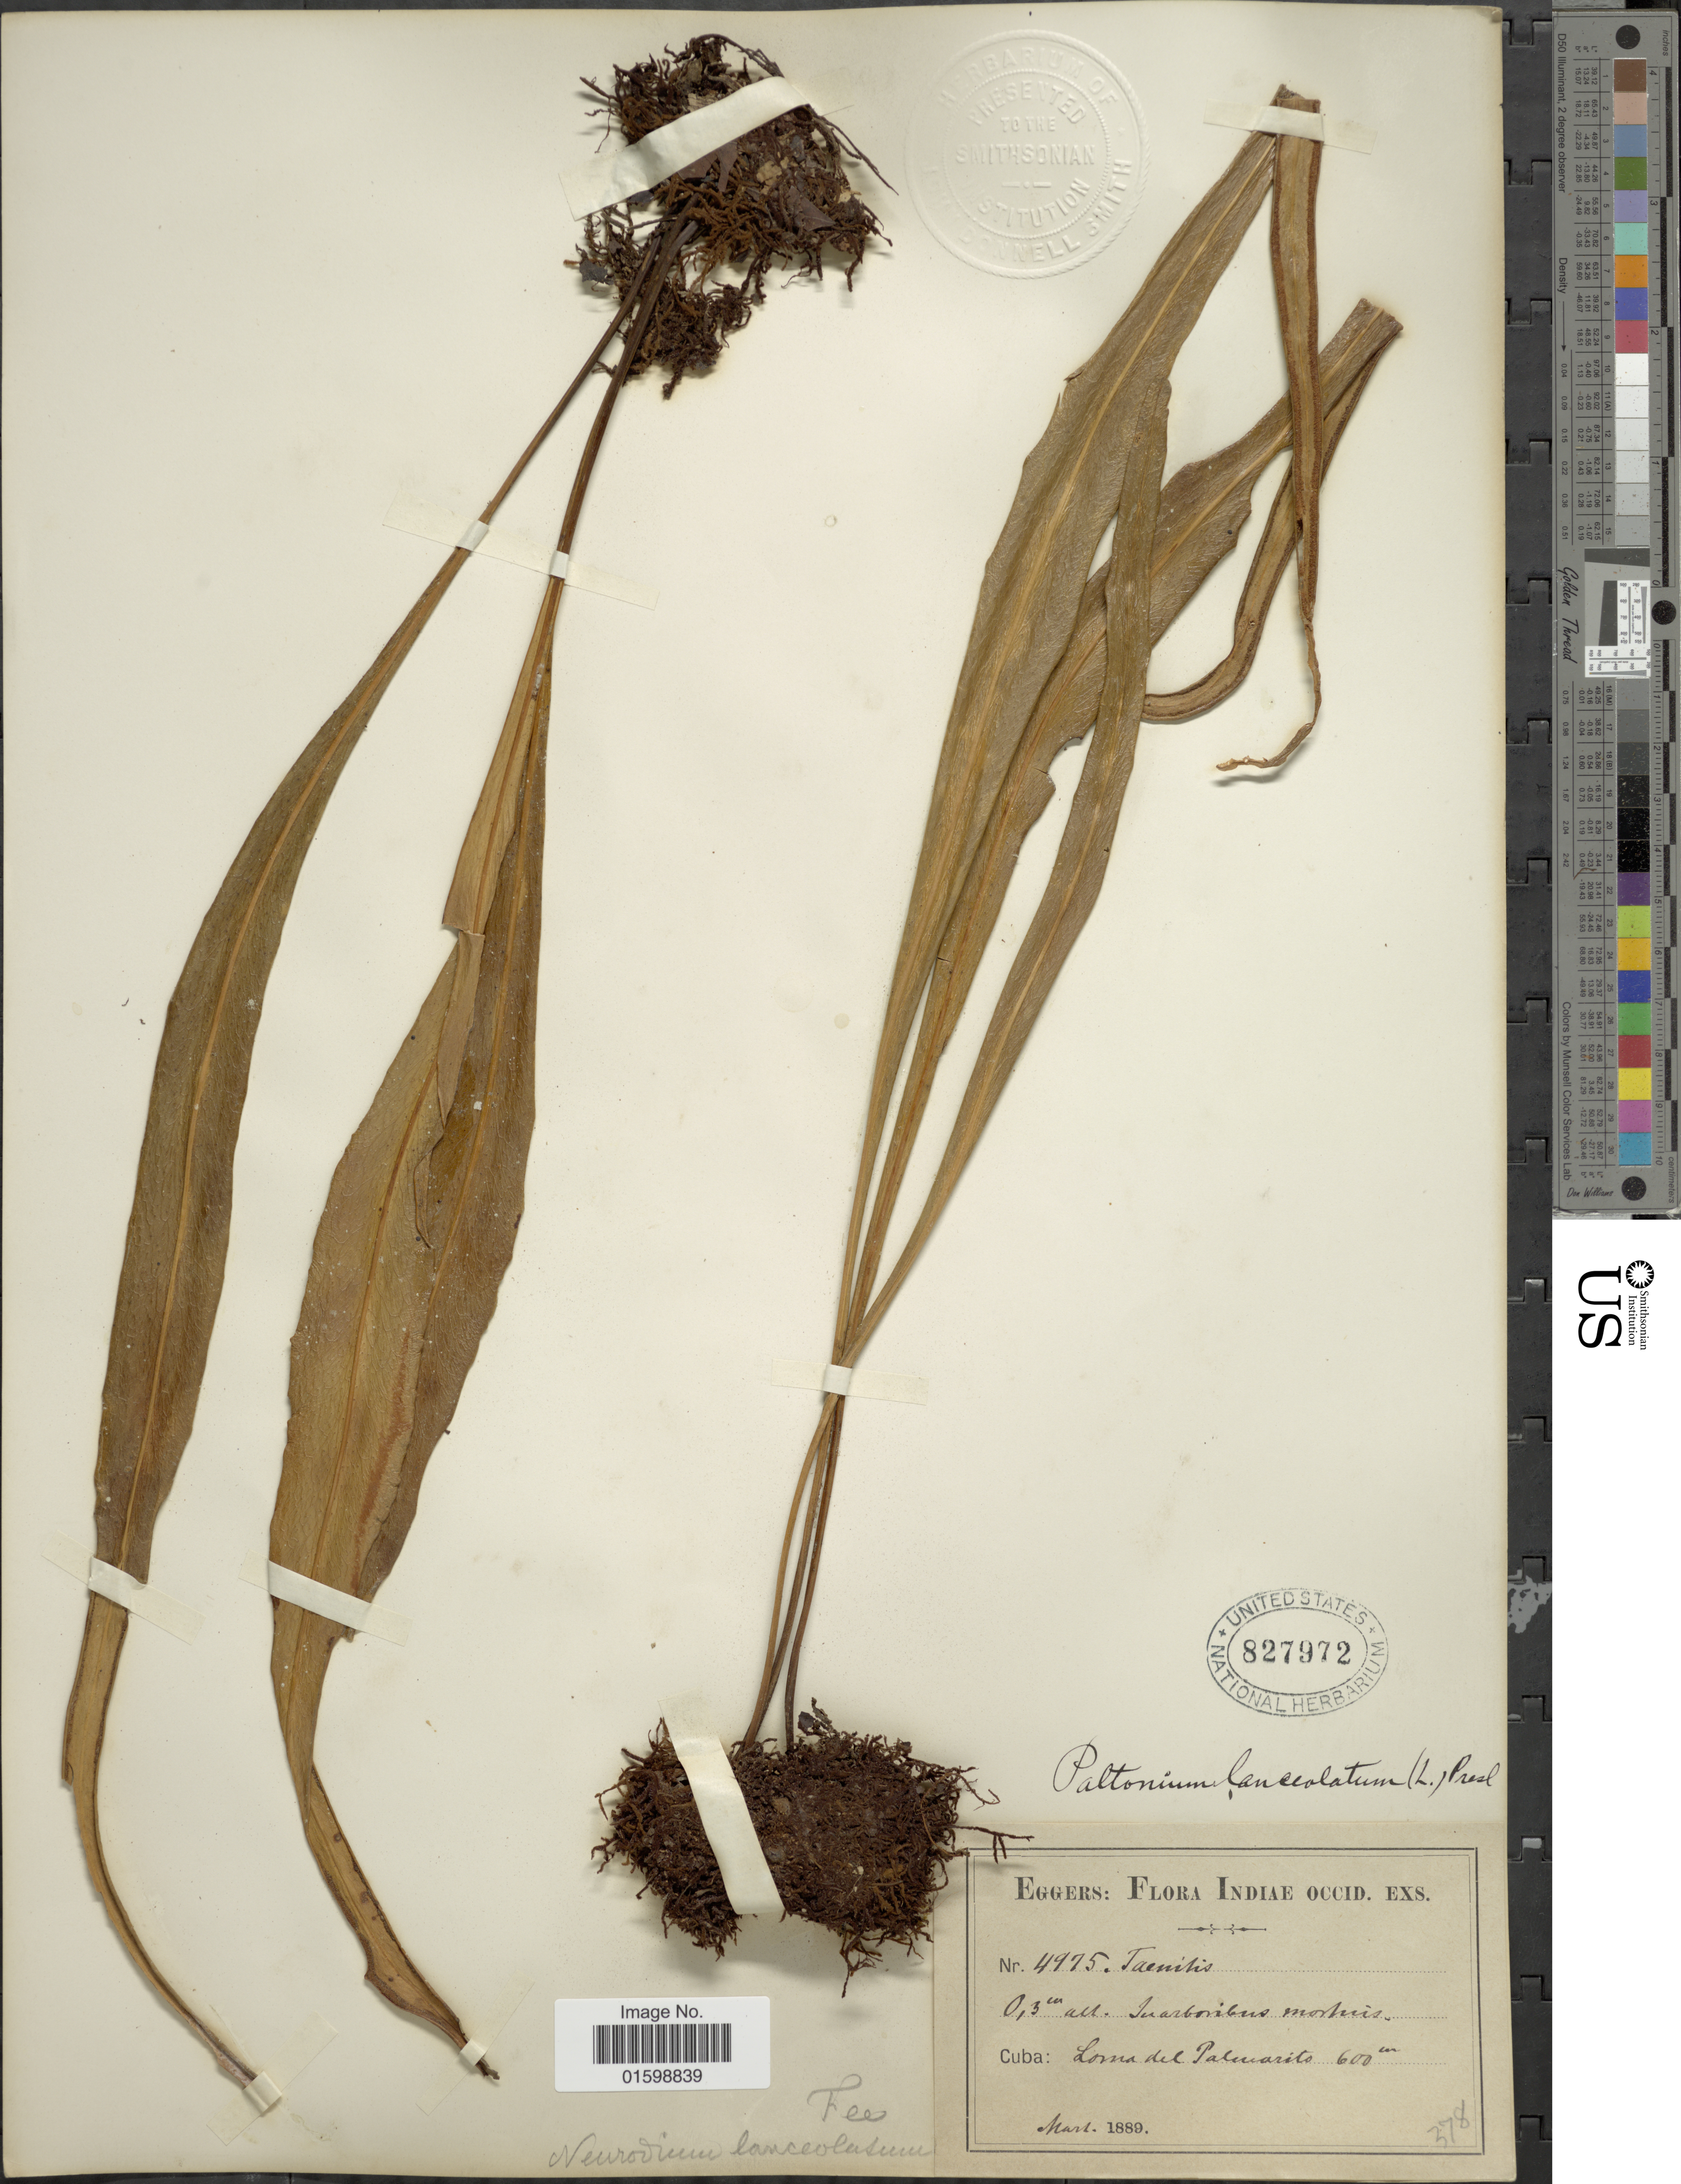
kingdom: Plantae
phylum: Tracheophyta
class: Polypodiopsida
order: Polypodiales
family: Polypodiaceae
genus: Pleopeltis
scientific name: Pleopeltis marginata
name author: A.R. Sm. & Tejero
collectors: -. Eggers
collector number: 4975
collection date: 1889-03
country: Cuba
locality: Indiae Occid, Loma del Palmarito.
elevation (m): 600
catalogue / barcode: US 827972